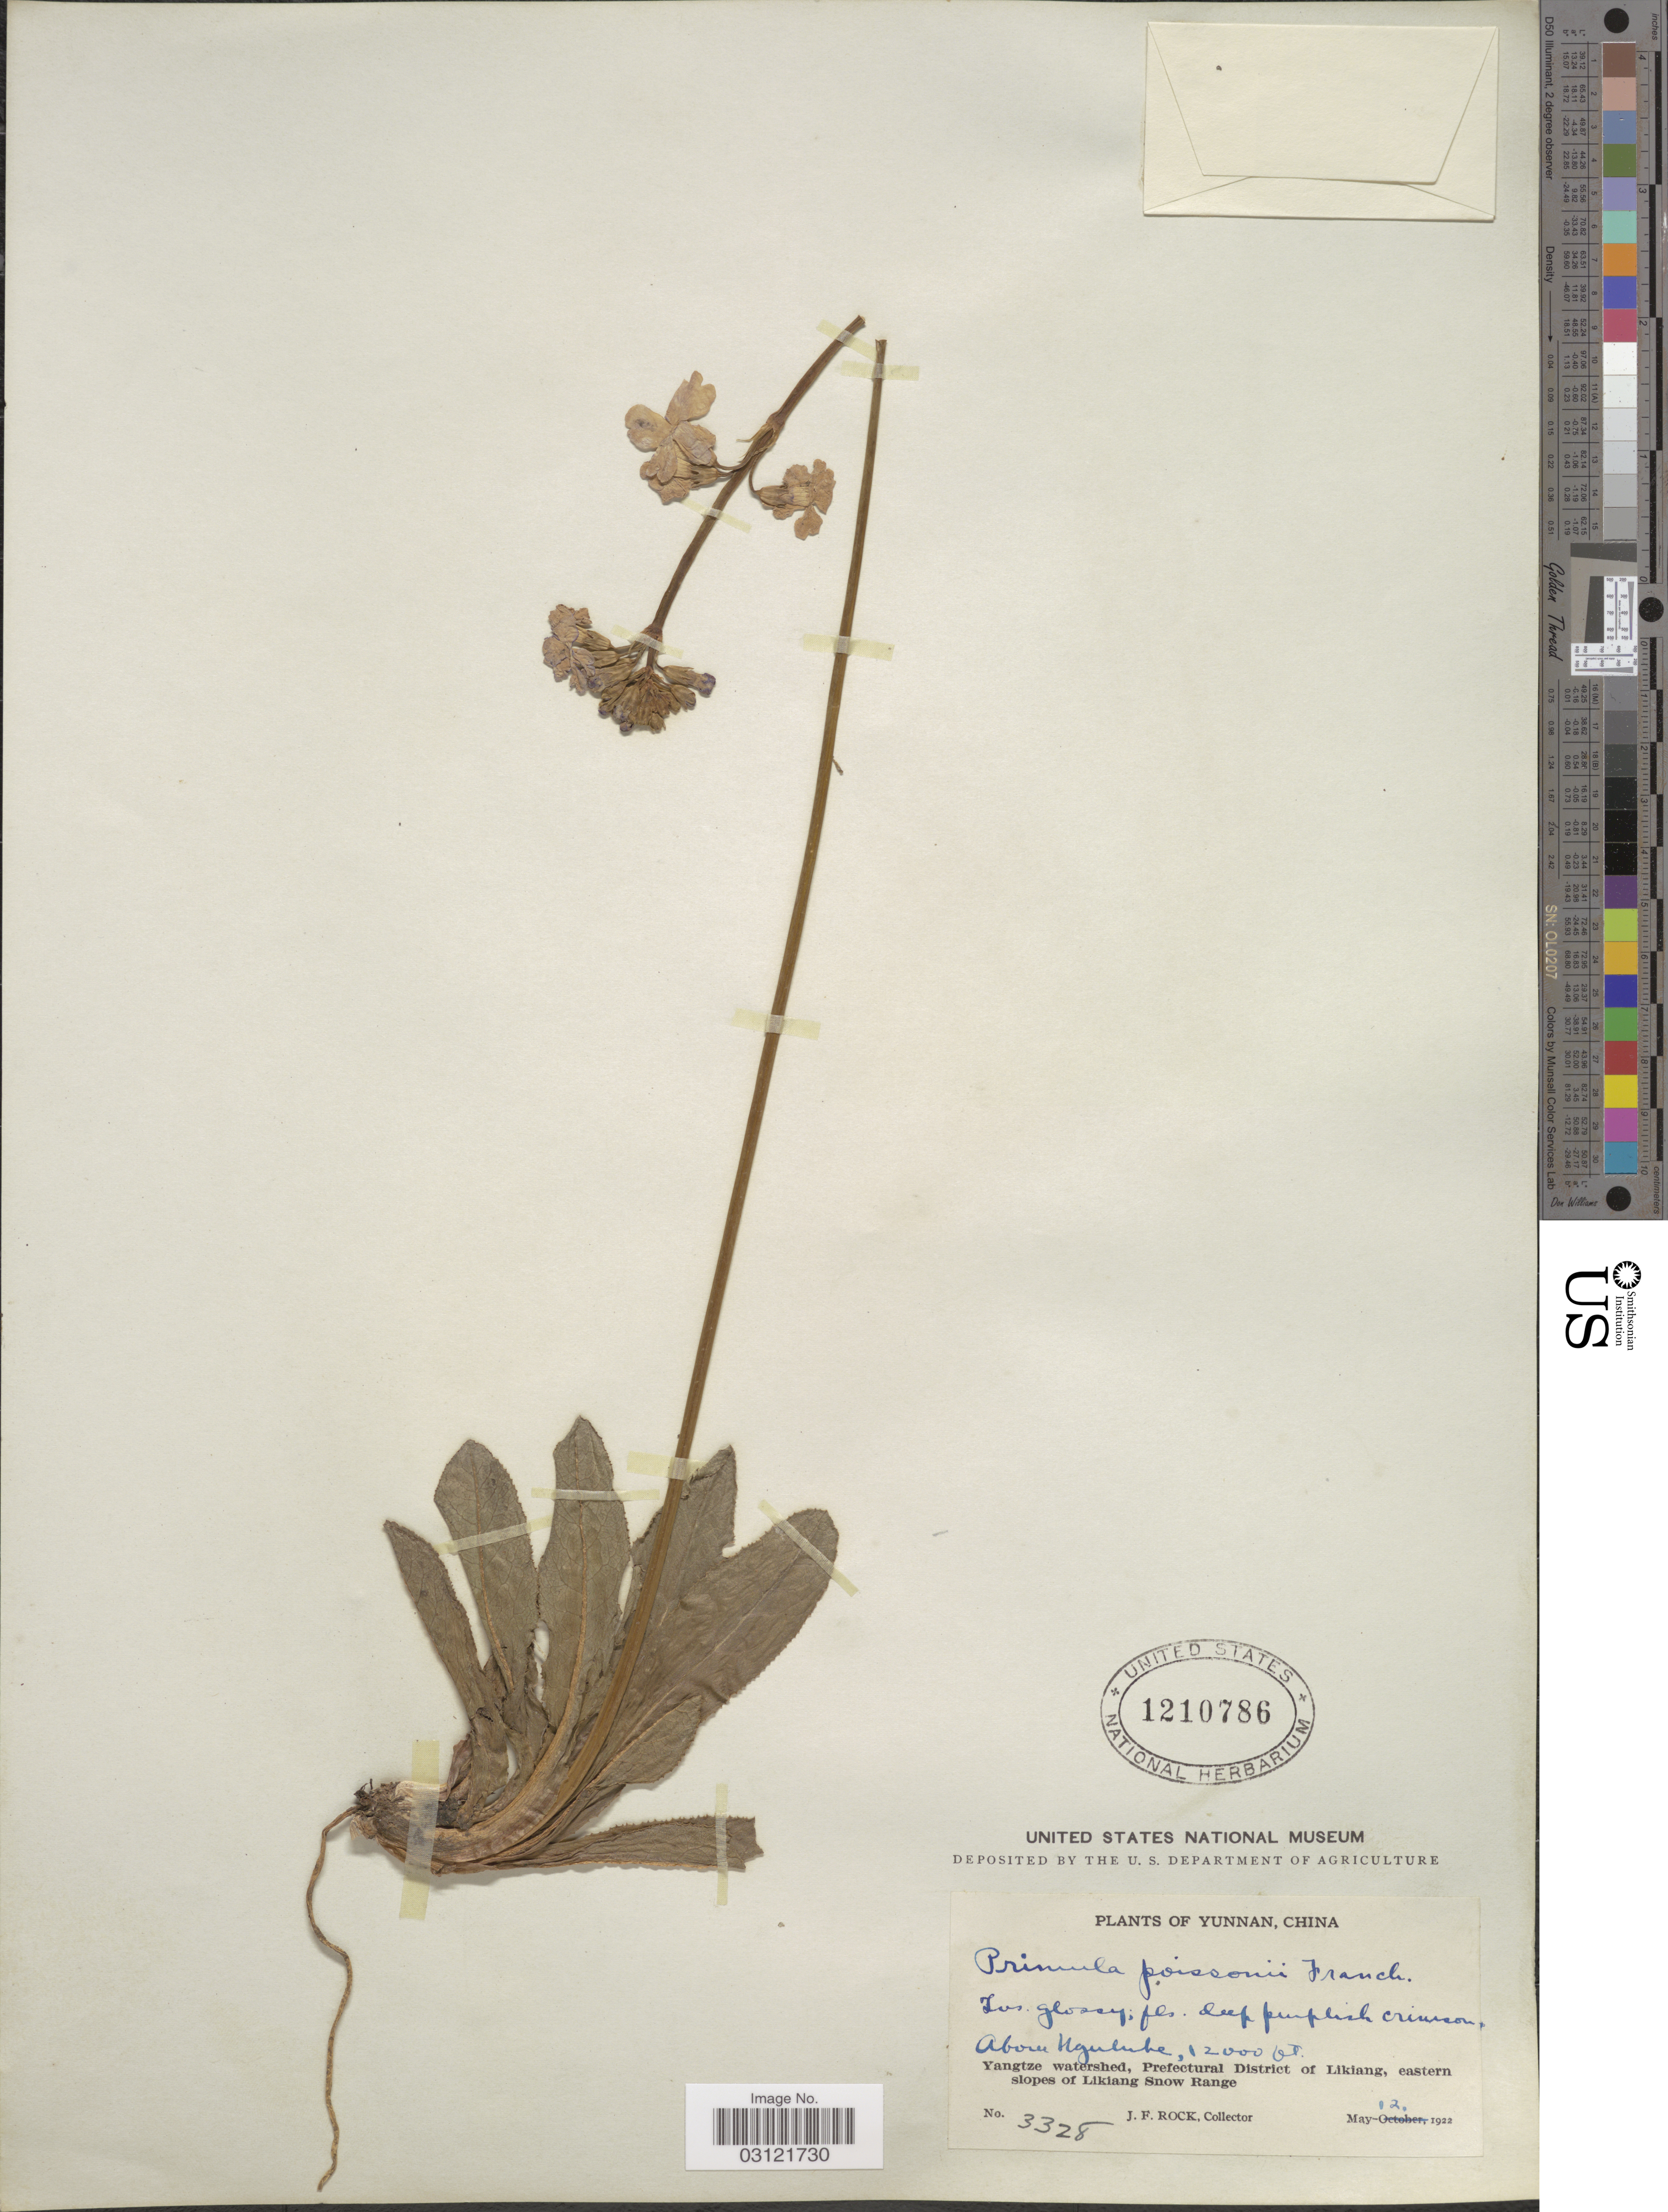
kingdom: Plantae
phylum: Tracheophyta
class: Magnoliopsida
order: Ericales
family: Primulaceae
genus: Primula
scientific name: Primula poissonii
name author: Franch.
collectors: J. Rock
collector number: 3328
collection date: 1922-05-12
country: China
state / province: Yunnan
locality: Above Ngulube, Yangtze watershed, Prefectural District of Likiang, eastern slopes of Likiang Snow Range.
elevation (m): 3658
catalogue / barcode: US 1210786